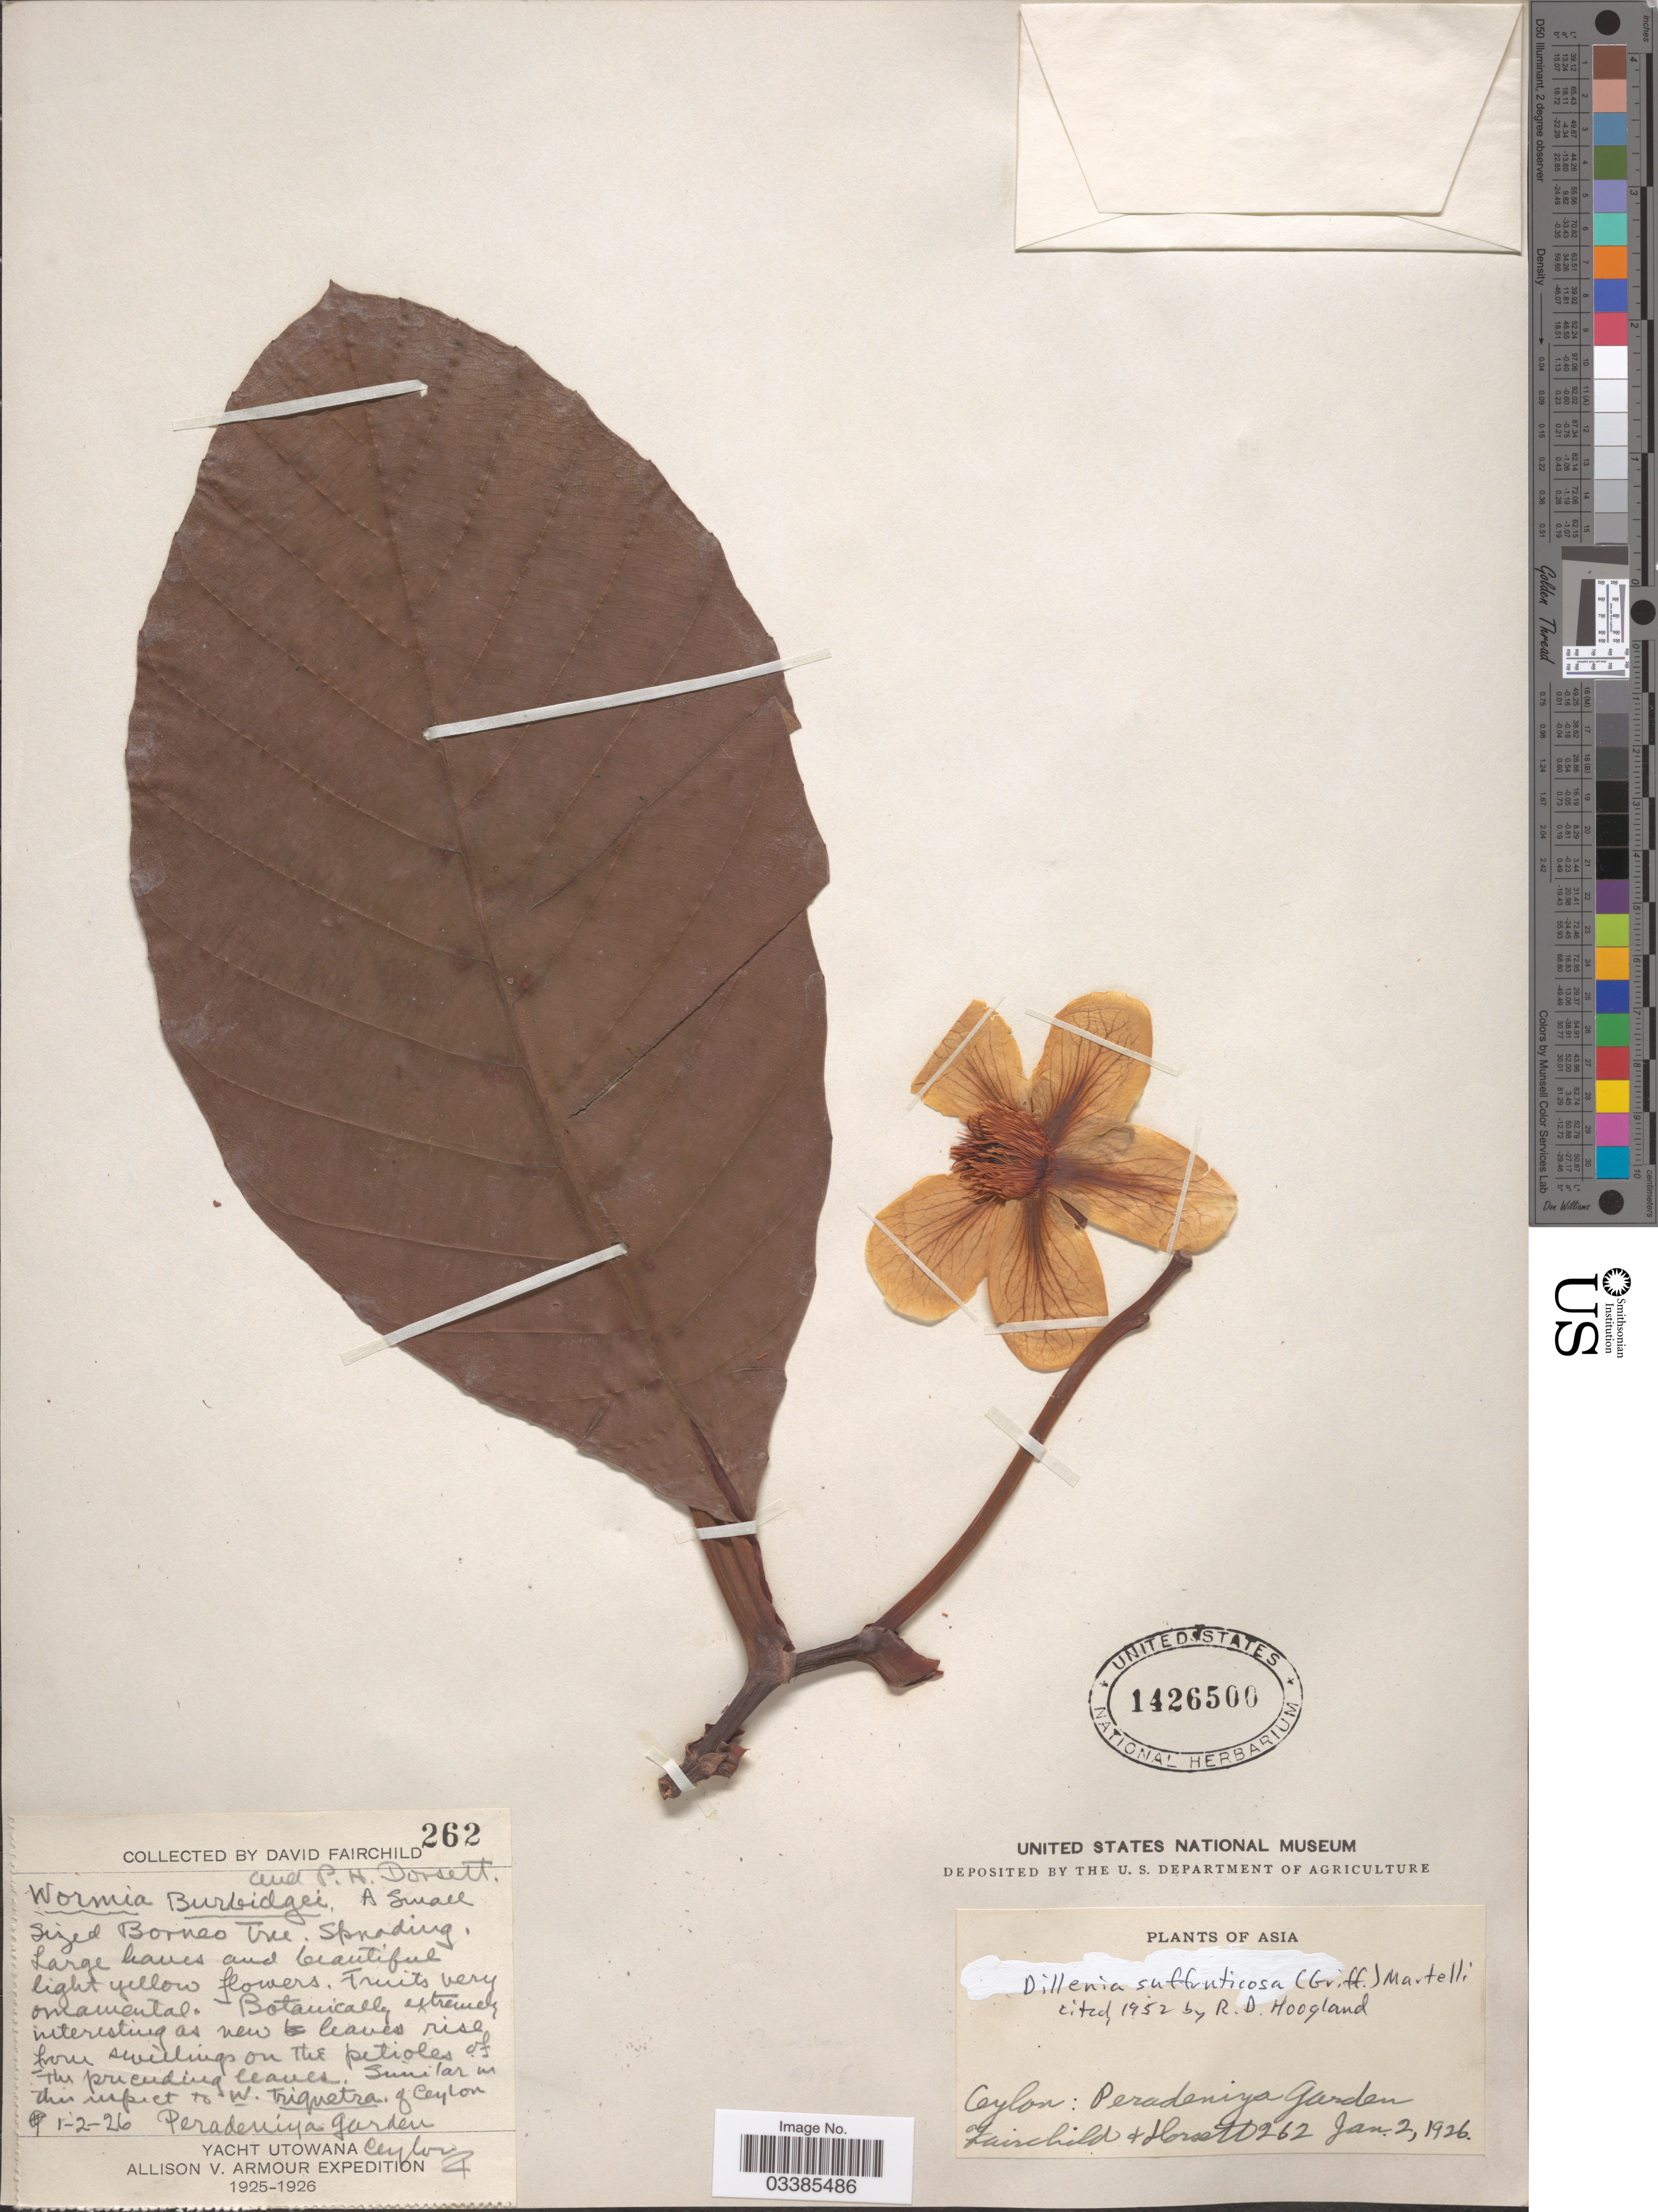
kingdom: Plantae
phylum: Tracheophyta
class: Magnoliopsida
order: Dilleniales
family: Dilleniaceae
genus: Dillenia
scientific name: Dillenia suffruticosa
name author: (Griff. ex Hook. f. & Thomson) Martelli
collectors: D. Fairchild & -. Horsett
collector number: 262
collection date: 1926-01-02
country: Sri Lanka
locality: Ceylon: Peradeniya Garden.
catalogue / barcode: US 1426500